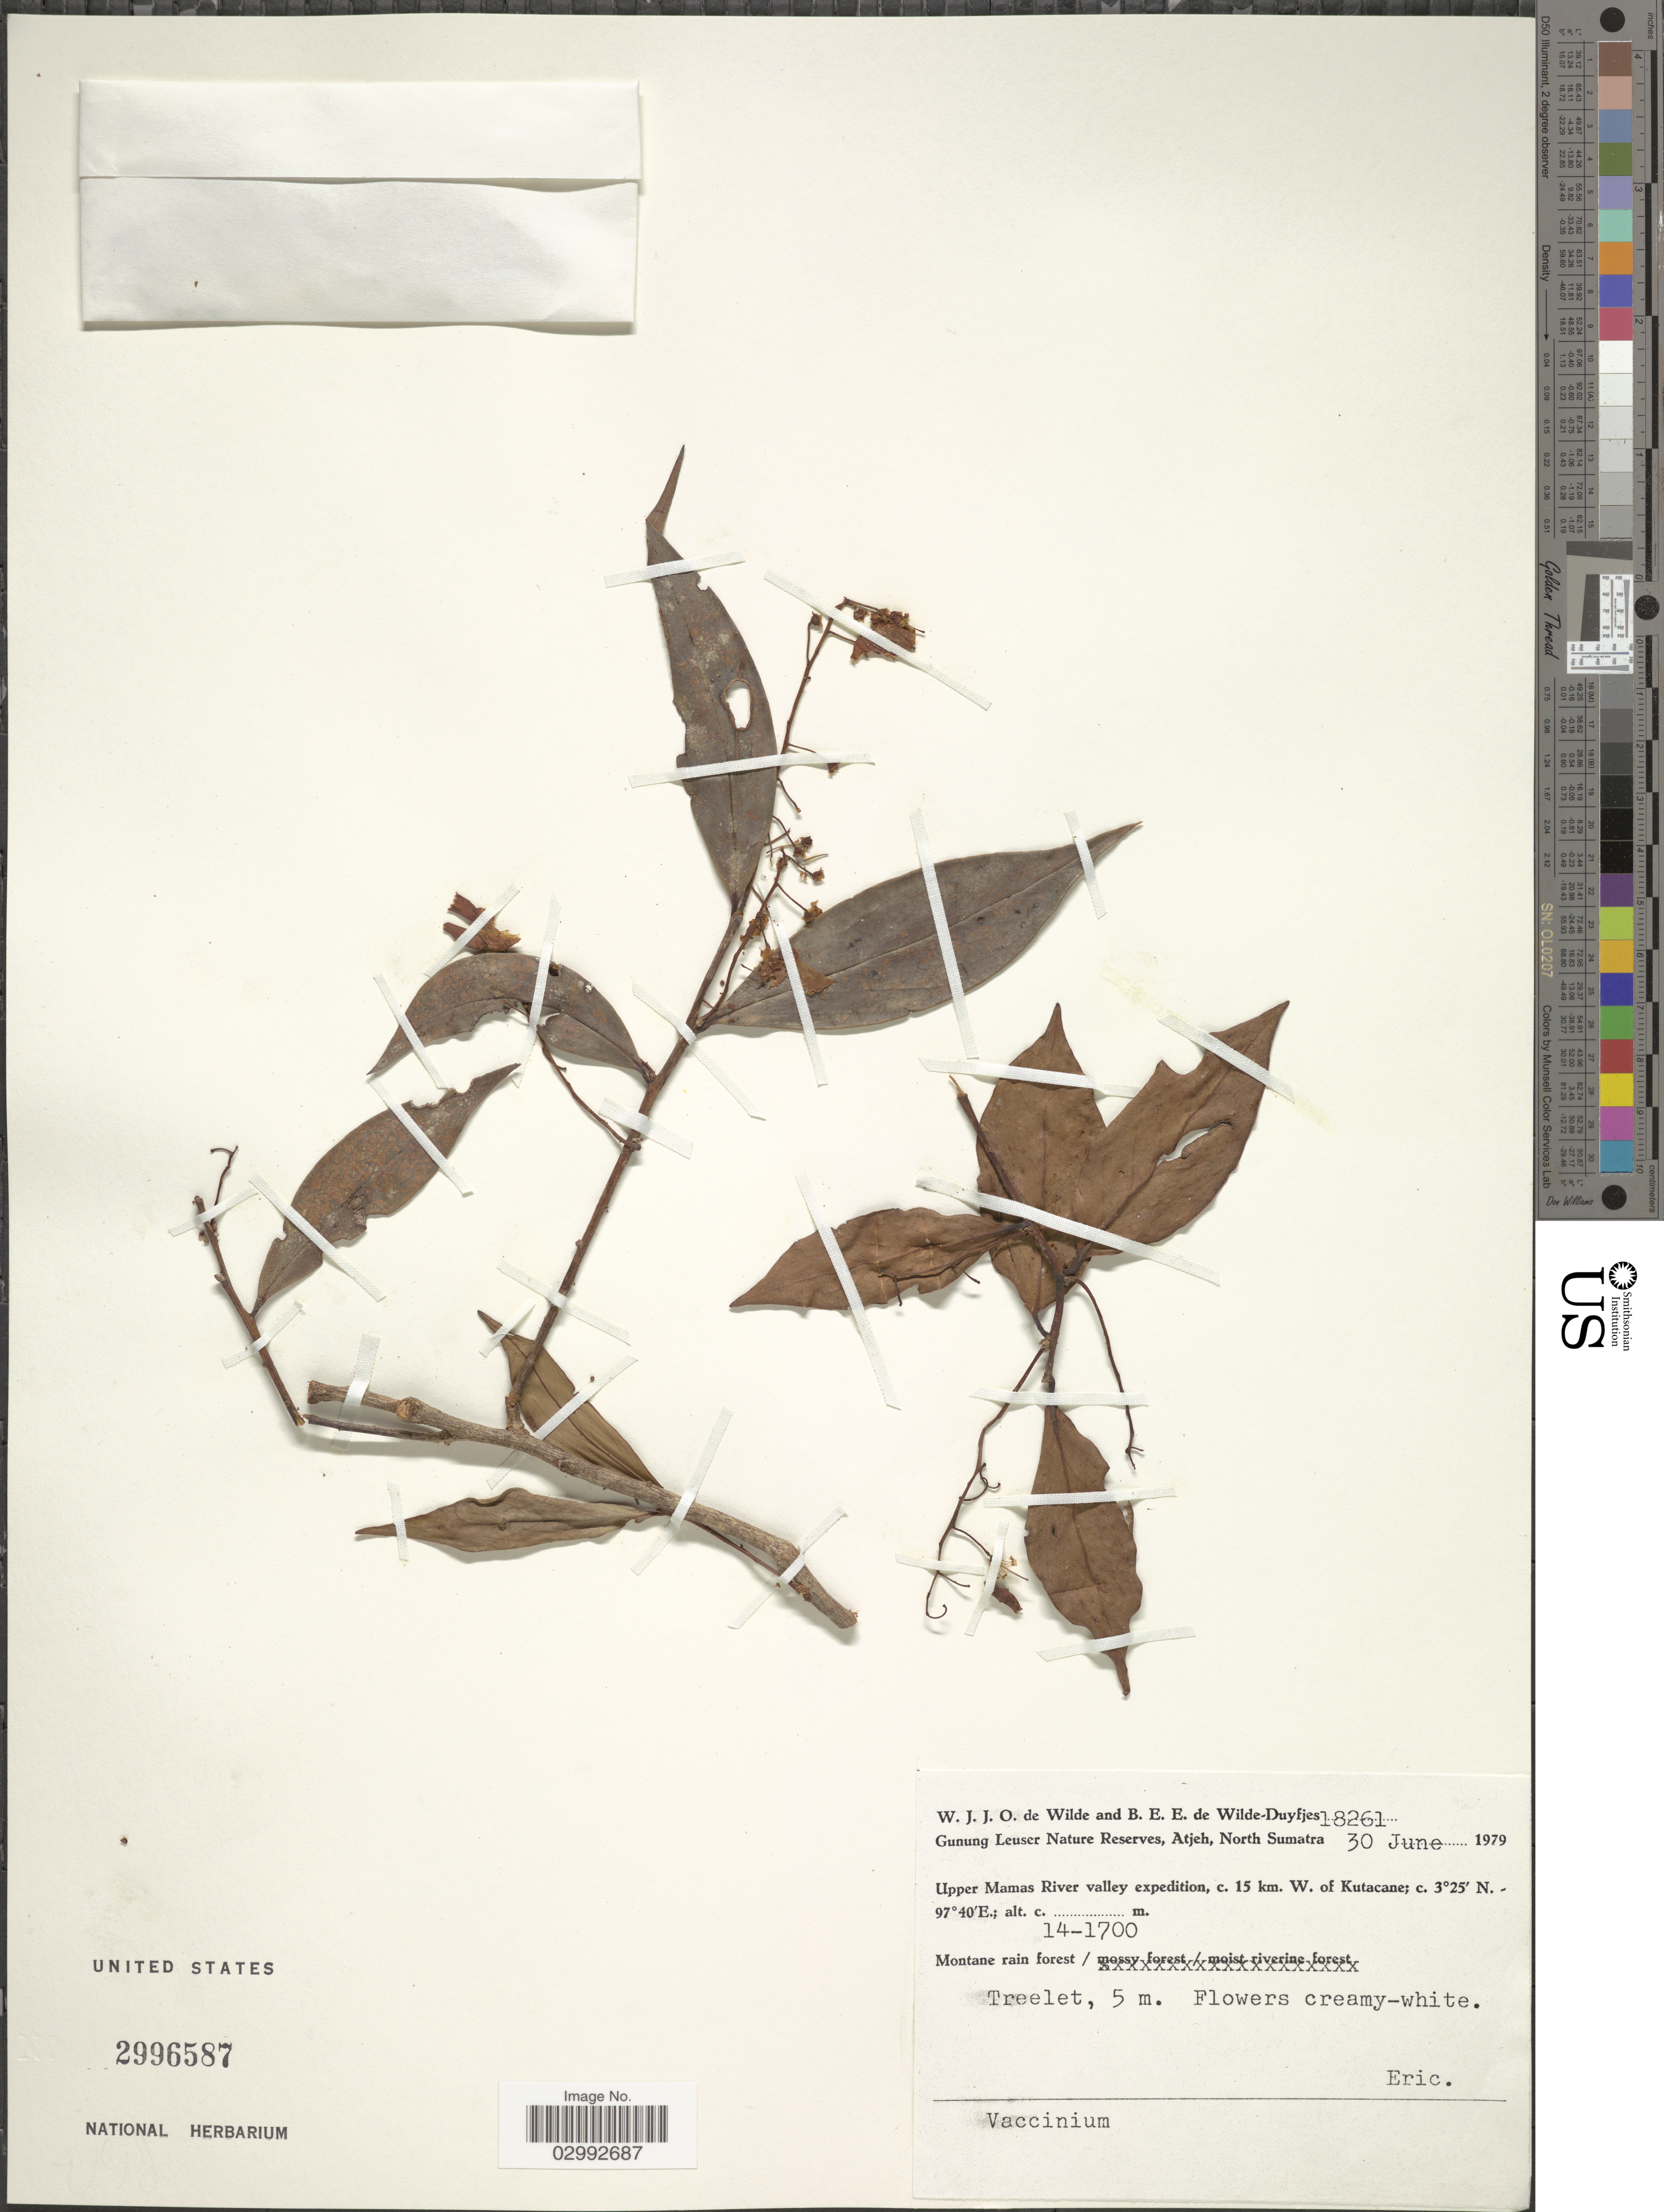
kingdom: Plantae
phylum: Tracheophyta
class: Magnoliopsida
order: Ericales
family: Ericaceae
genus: Vaccinium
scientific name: Vaccinium sp.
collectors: W. J. de Wilde & B. E. de Wilde-Duyfjes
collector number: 18261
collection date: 1979-06-30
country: Indonesia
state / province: Sumatra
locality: Gunung Leuser Nature Reserves, Atjeh, North Sumatra, Upper Mamas River Valley expedition, c. 15 km. W. of Kutacane.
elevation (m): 1400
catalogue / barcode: US 2996587